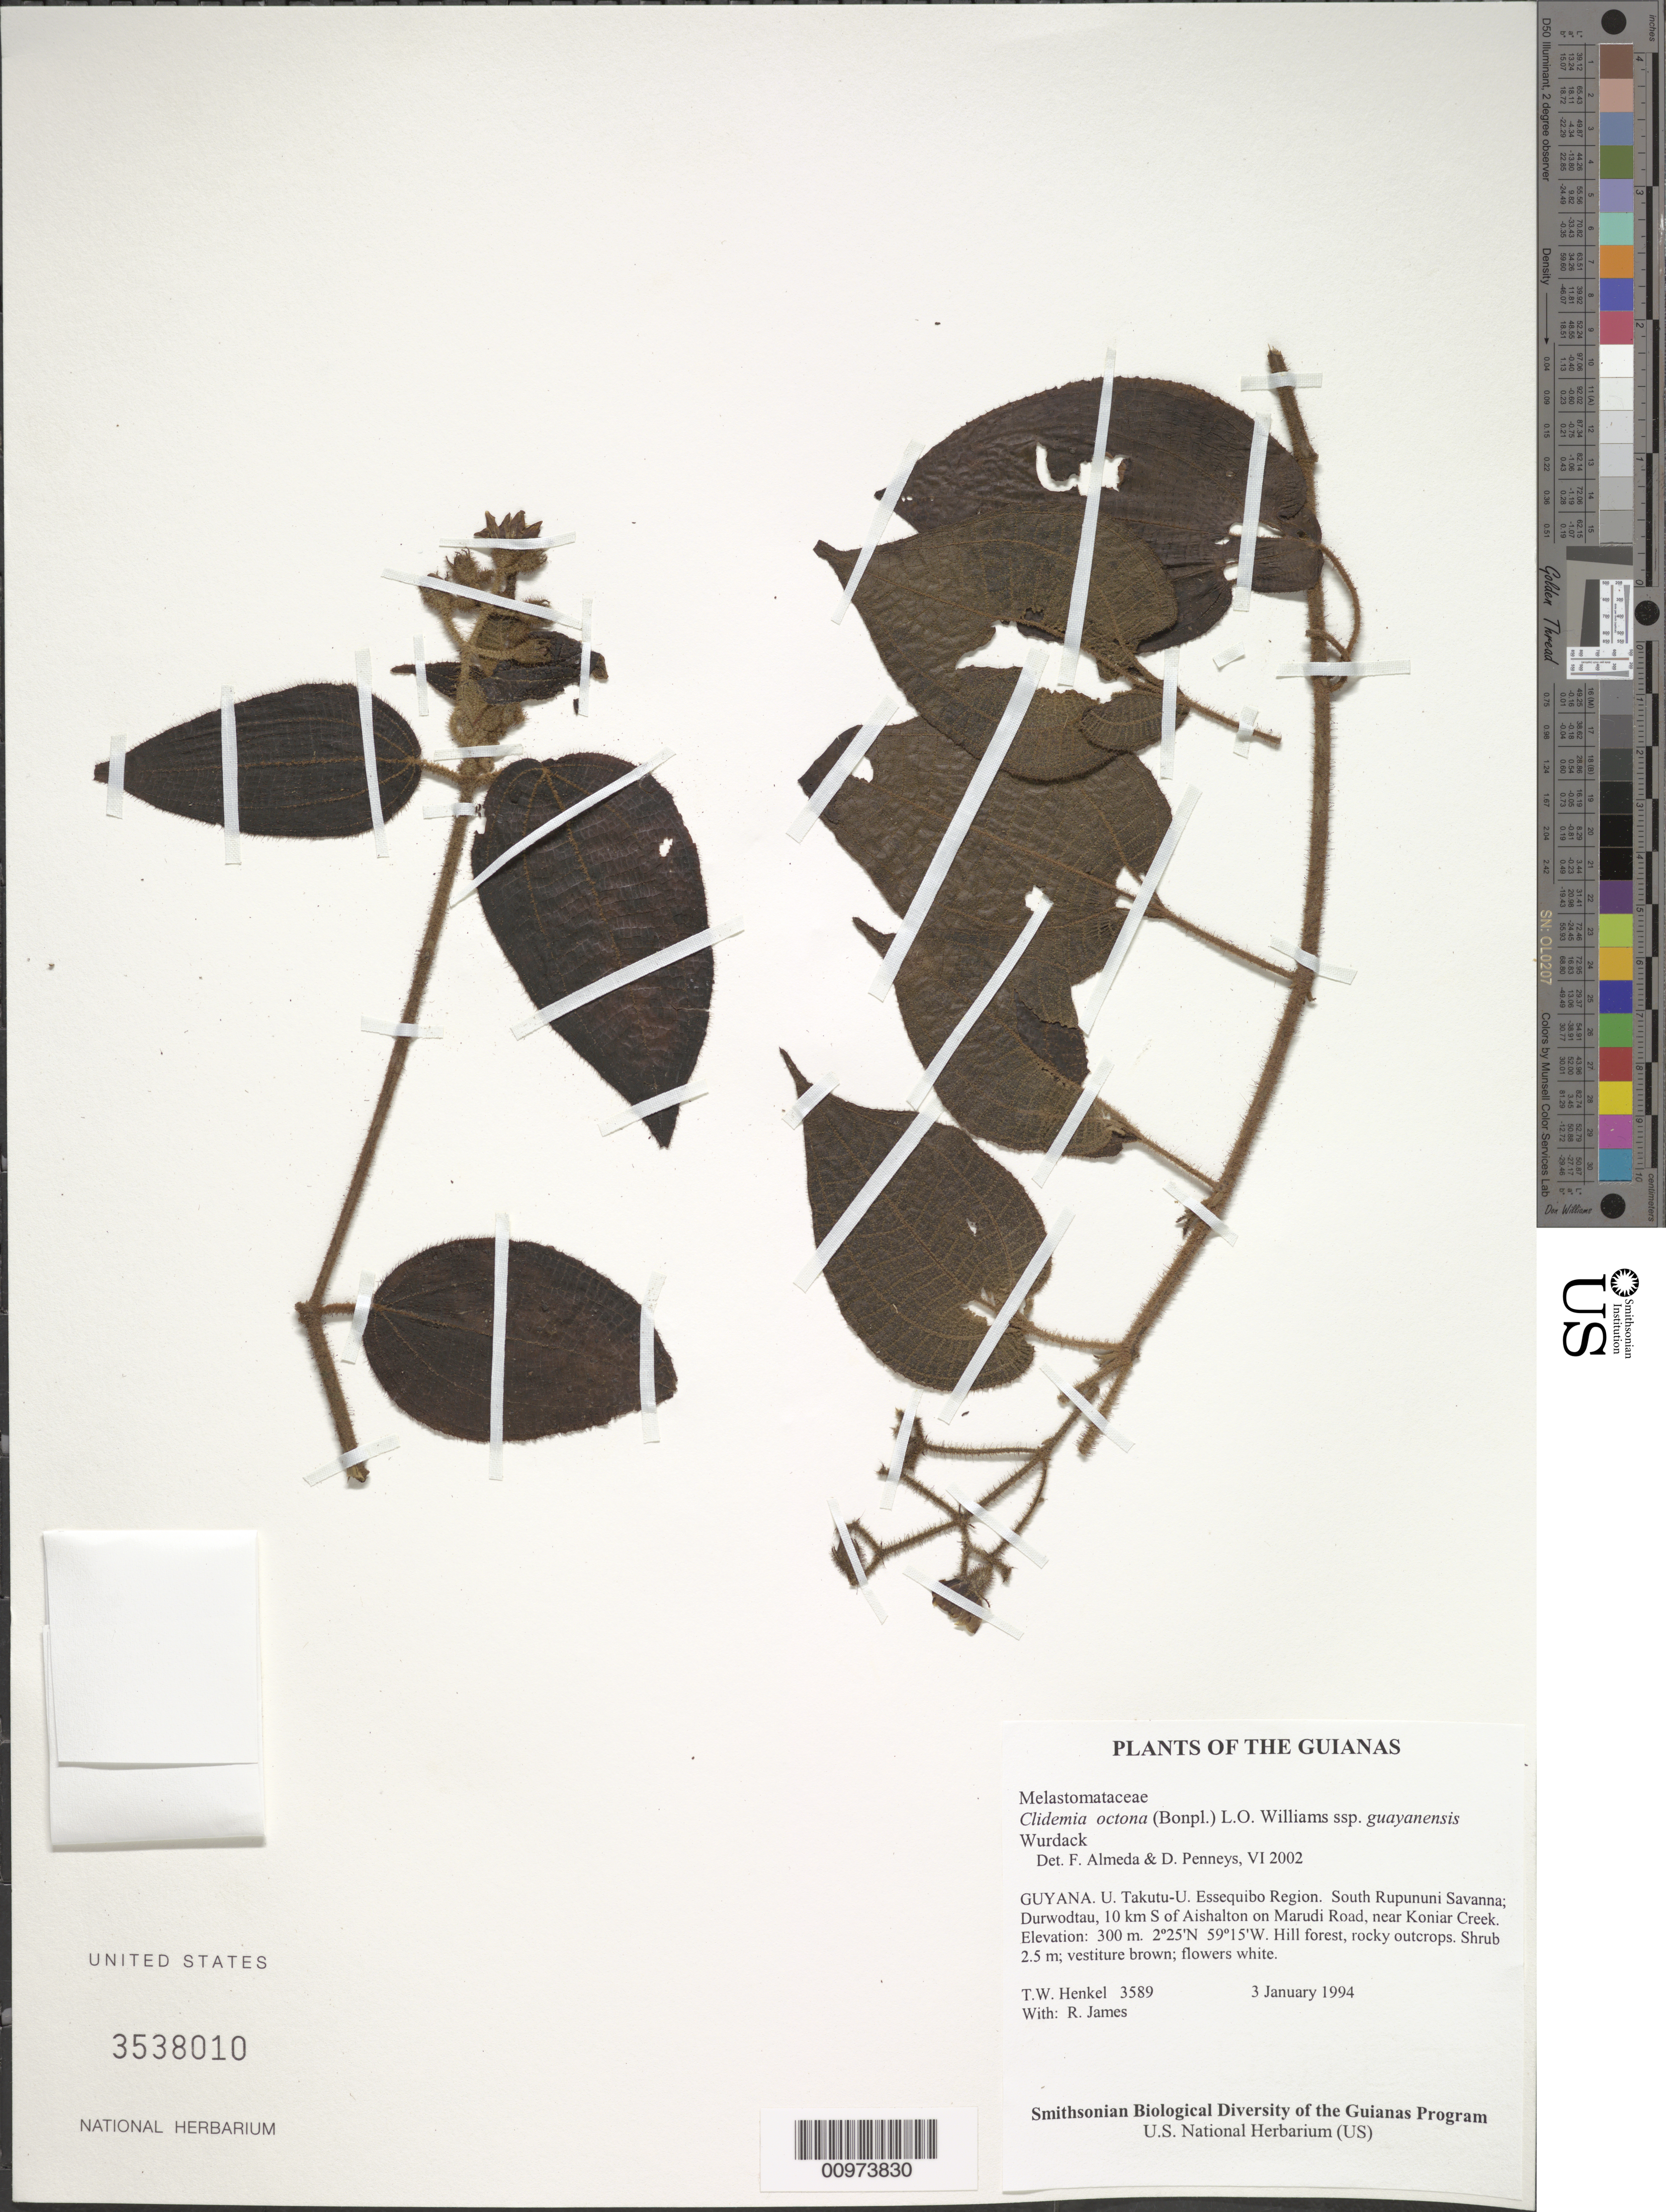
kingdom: Plantae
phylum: Tracheophyta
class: Magnoliopsida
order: Myrtales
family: Melastomataceae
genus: Clidemia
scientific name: Clidemia octona subsp. guayanensis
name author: Wurdack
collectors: T. Henkel & R. James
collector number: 3589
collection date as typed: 3 January 1994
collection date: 1994-01-03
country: Guyana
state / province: U. Takutu-U. Essequibo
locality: South Rupununi Savanna; Durwodtau, 10 km S of Aishalton on Marudi Road, near Koniar Creek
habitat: Hill forest, rocky outcrops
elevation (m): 300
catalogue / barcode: US 3538010